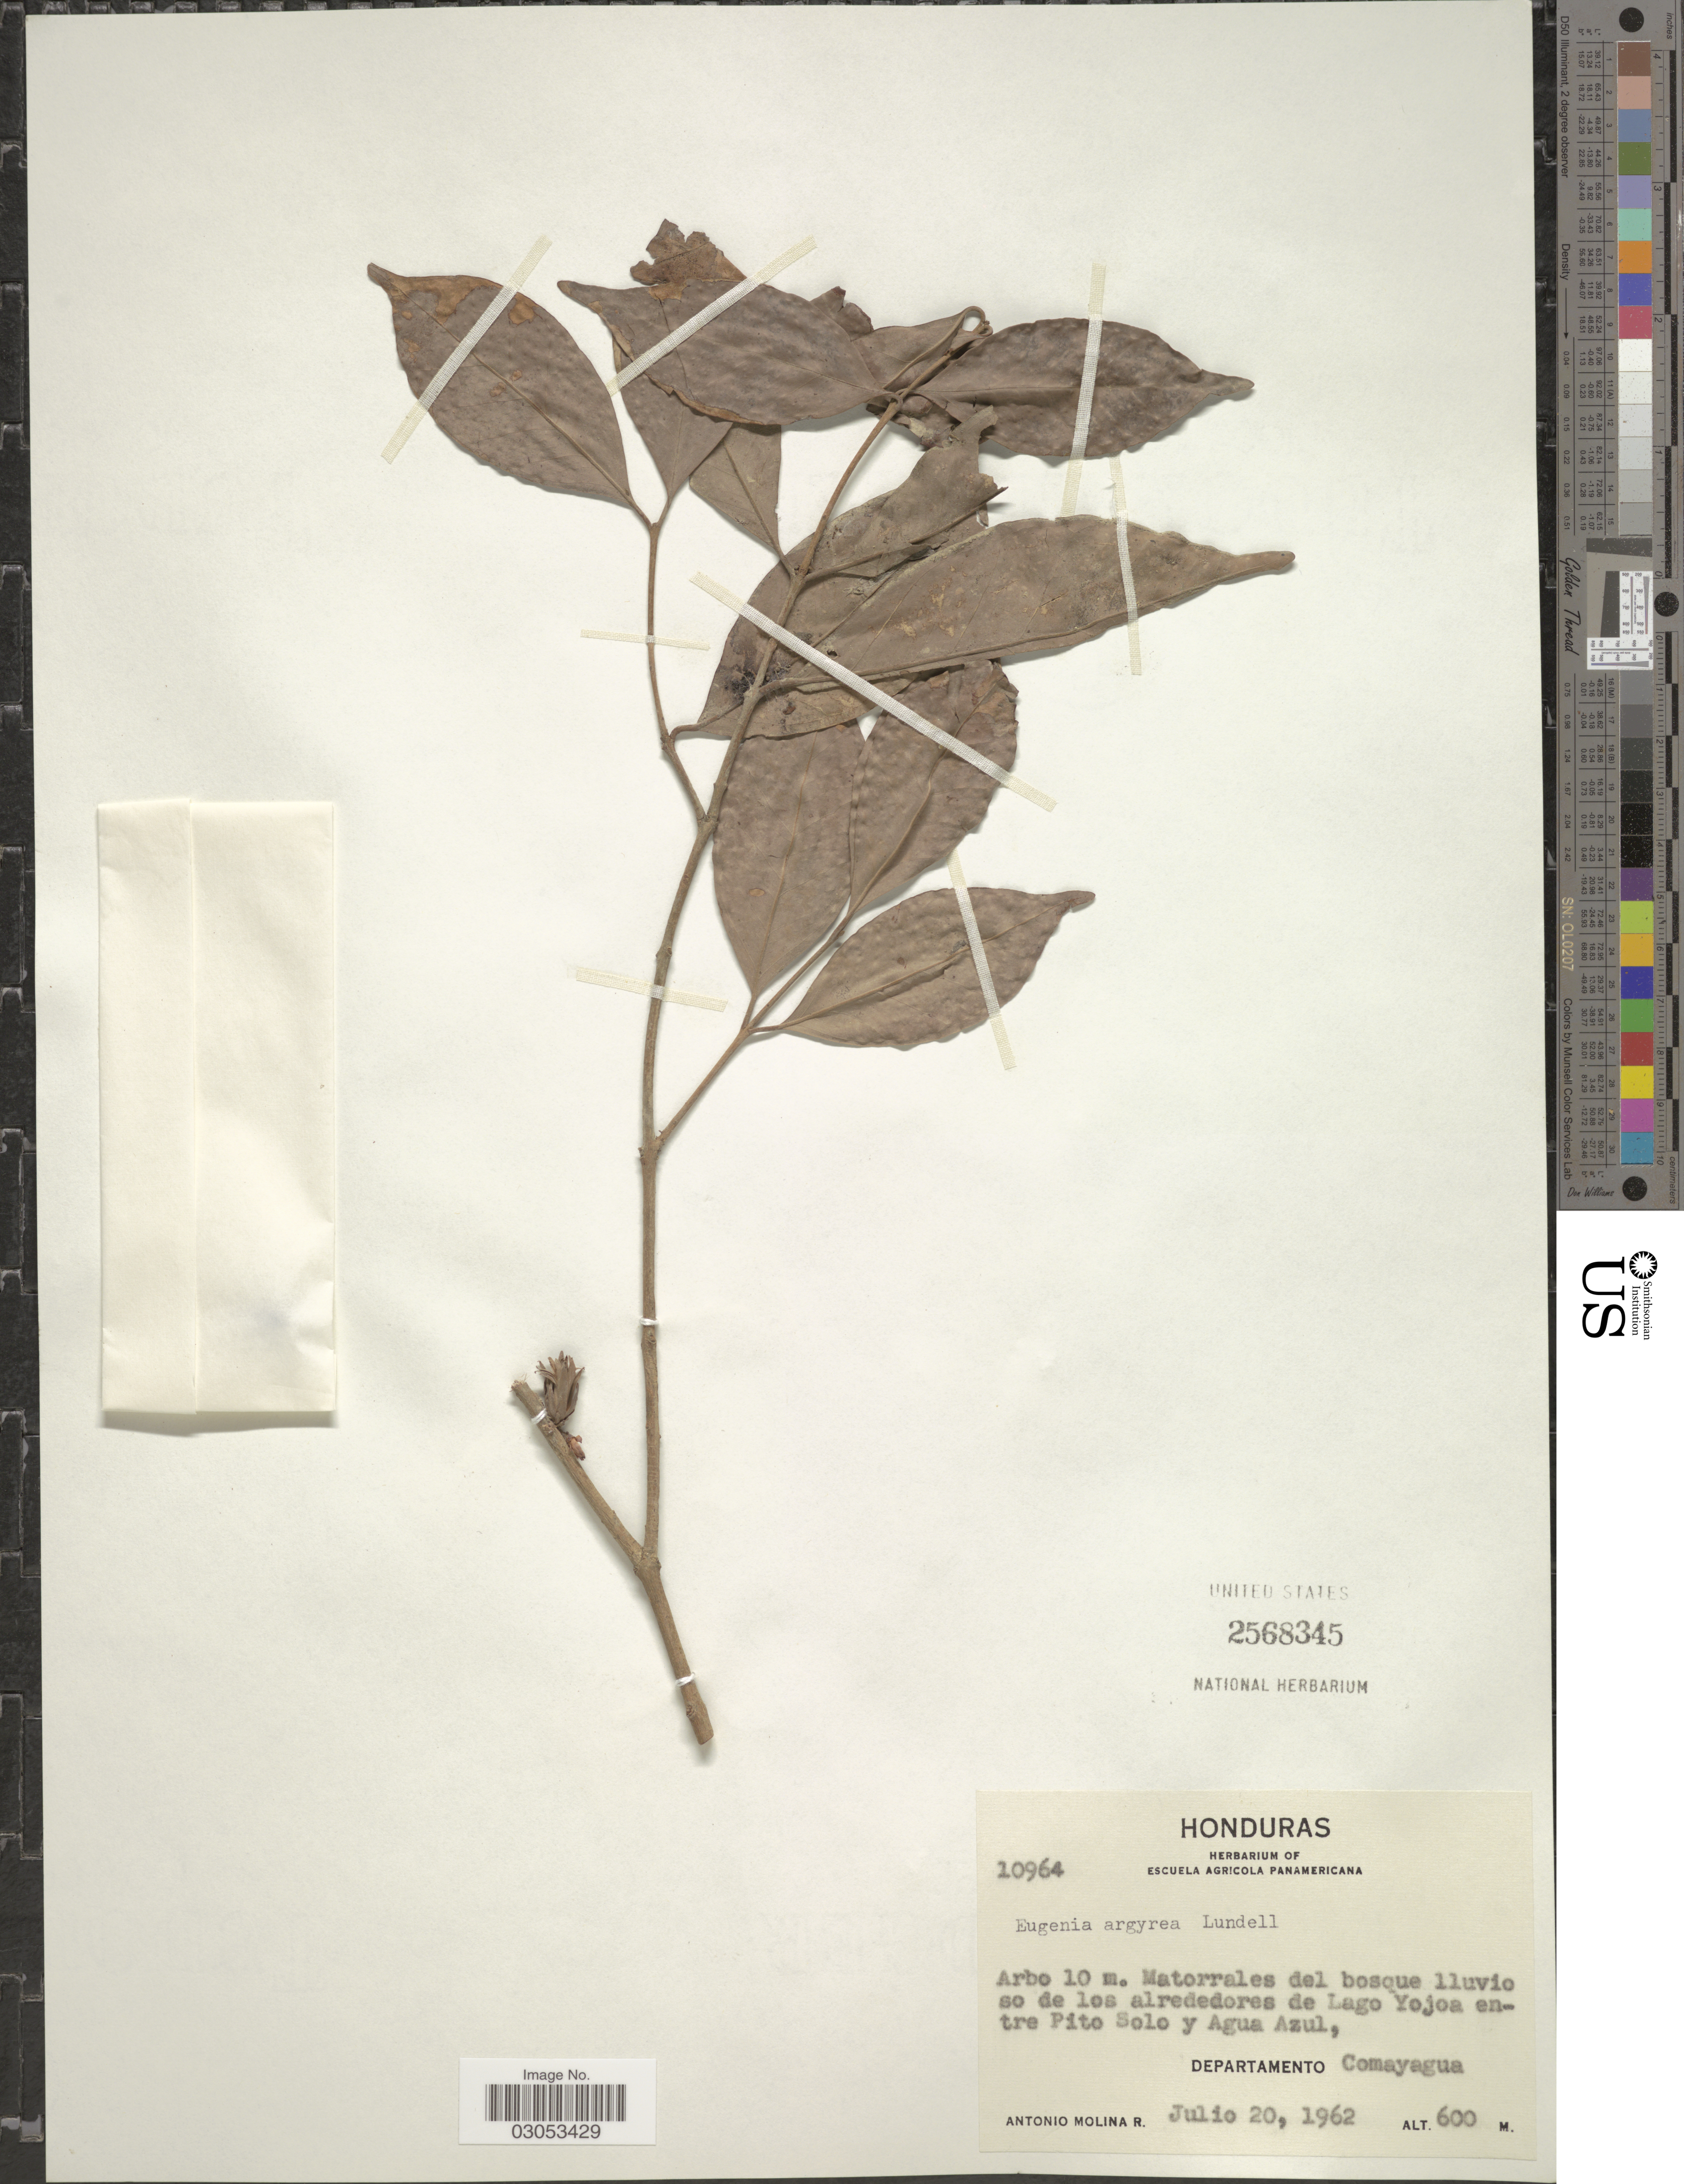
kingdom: Plantae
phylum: Tracheophyta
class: Magnoliopsida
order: Myrtales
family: Myrtaceae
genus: Eugenia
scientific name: Eugenia argyrea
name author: Lundell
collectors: A. Molina R.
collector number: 10964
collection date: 1962-07-20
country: Honduras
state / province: Comayagua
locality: Matorrales del bosque lluvio so de los alrededores de Lago Yojoa entre Pito Solo y Agua Azul, Departamento Comayagua.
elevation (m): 600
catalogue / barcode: US 2568345